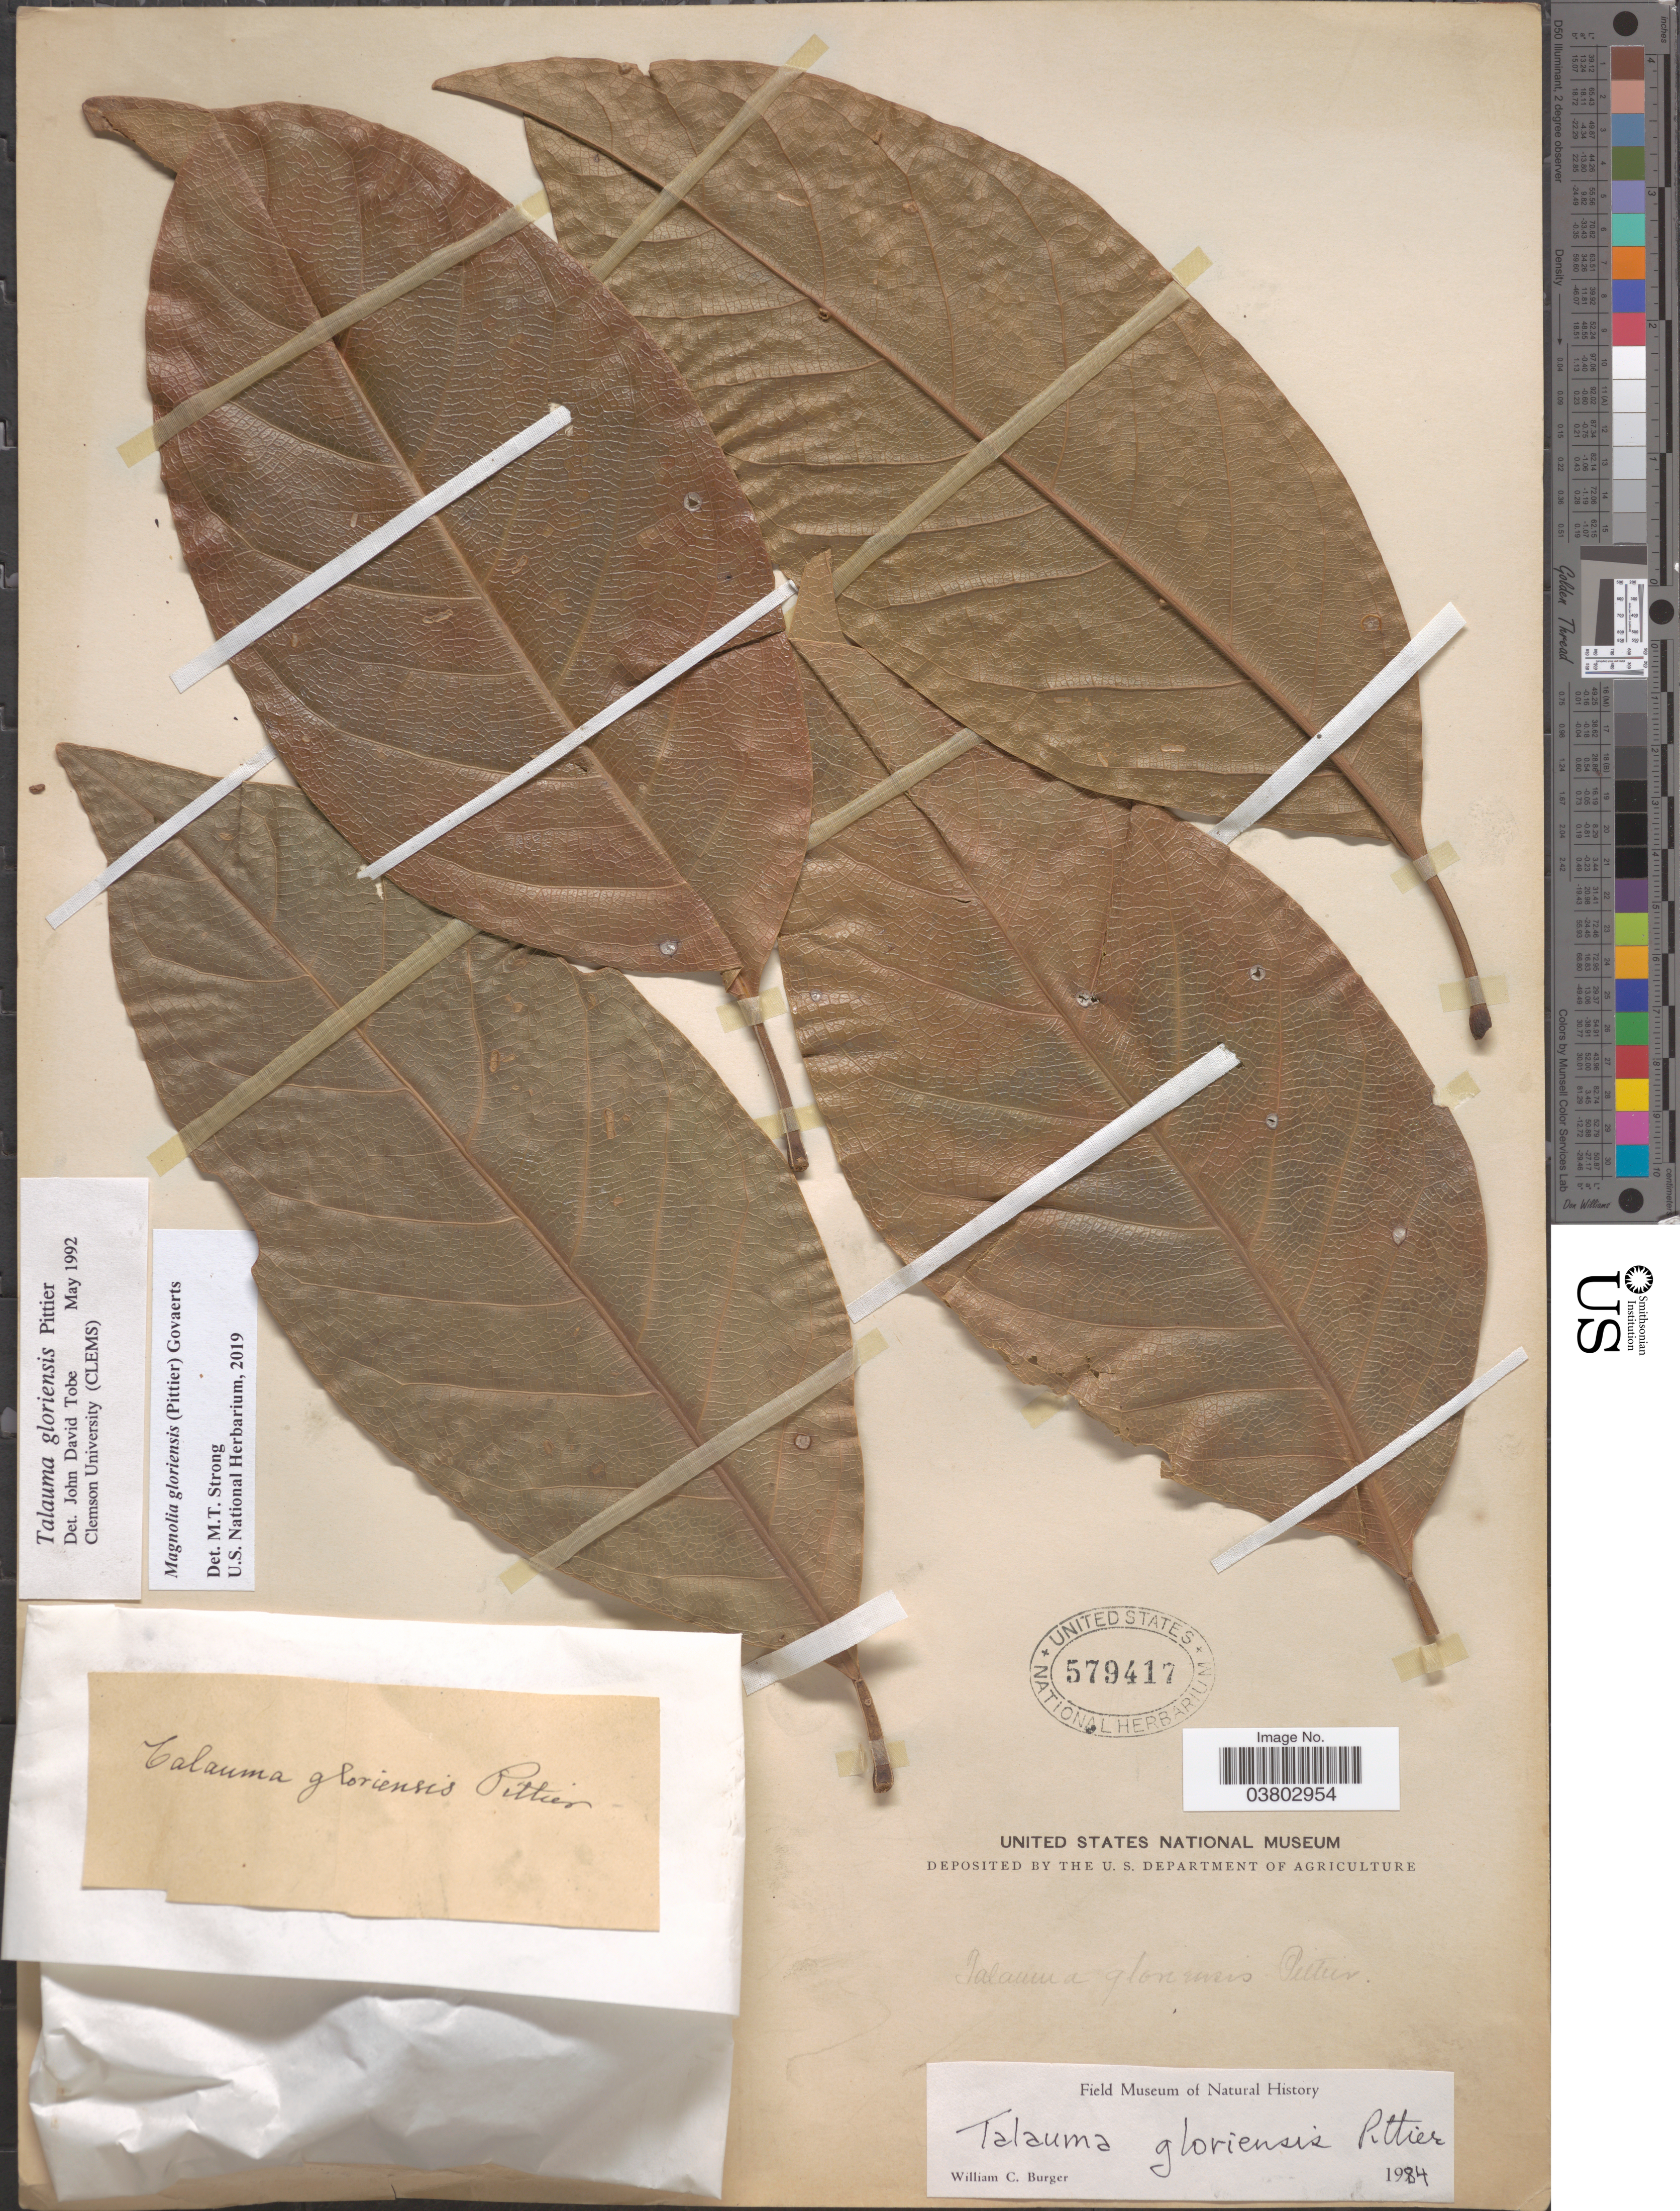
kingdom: Plantae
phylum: Tracheophyta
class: Magnoliopsida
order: Magnoliales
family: Magnoliaceae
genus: Magnolia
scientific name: Magnolia gloriensis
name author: (Pittier) Govaerts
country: United States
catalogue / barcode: US 579417